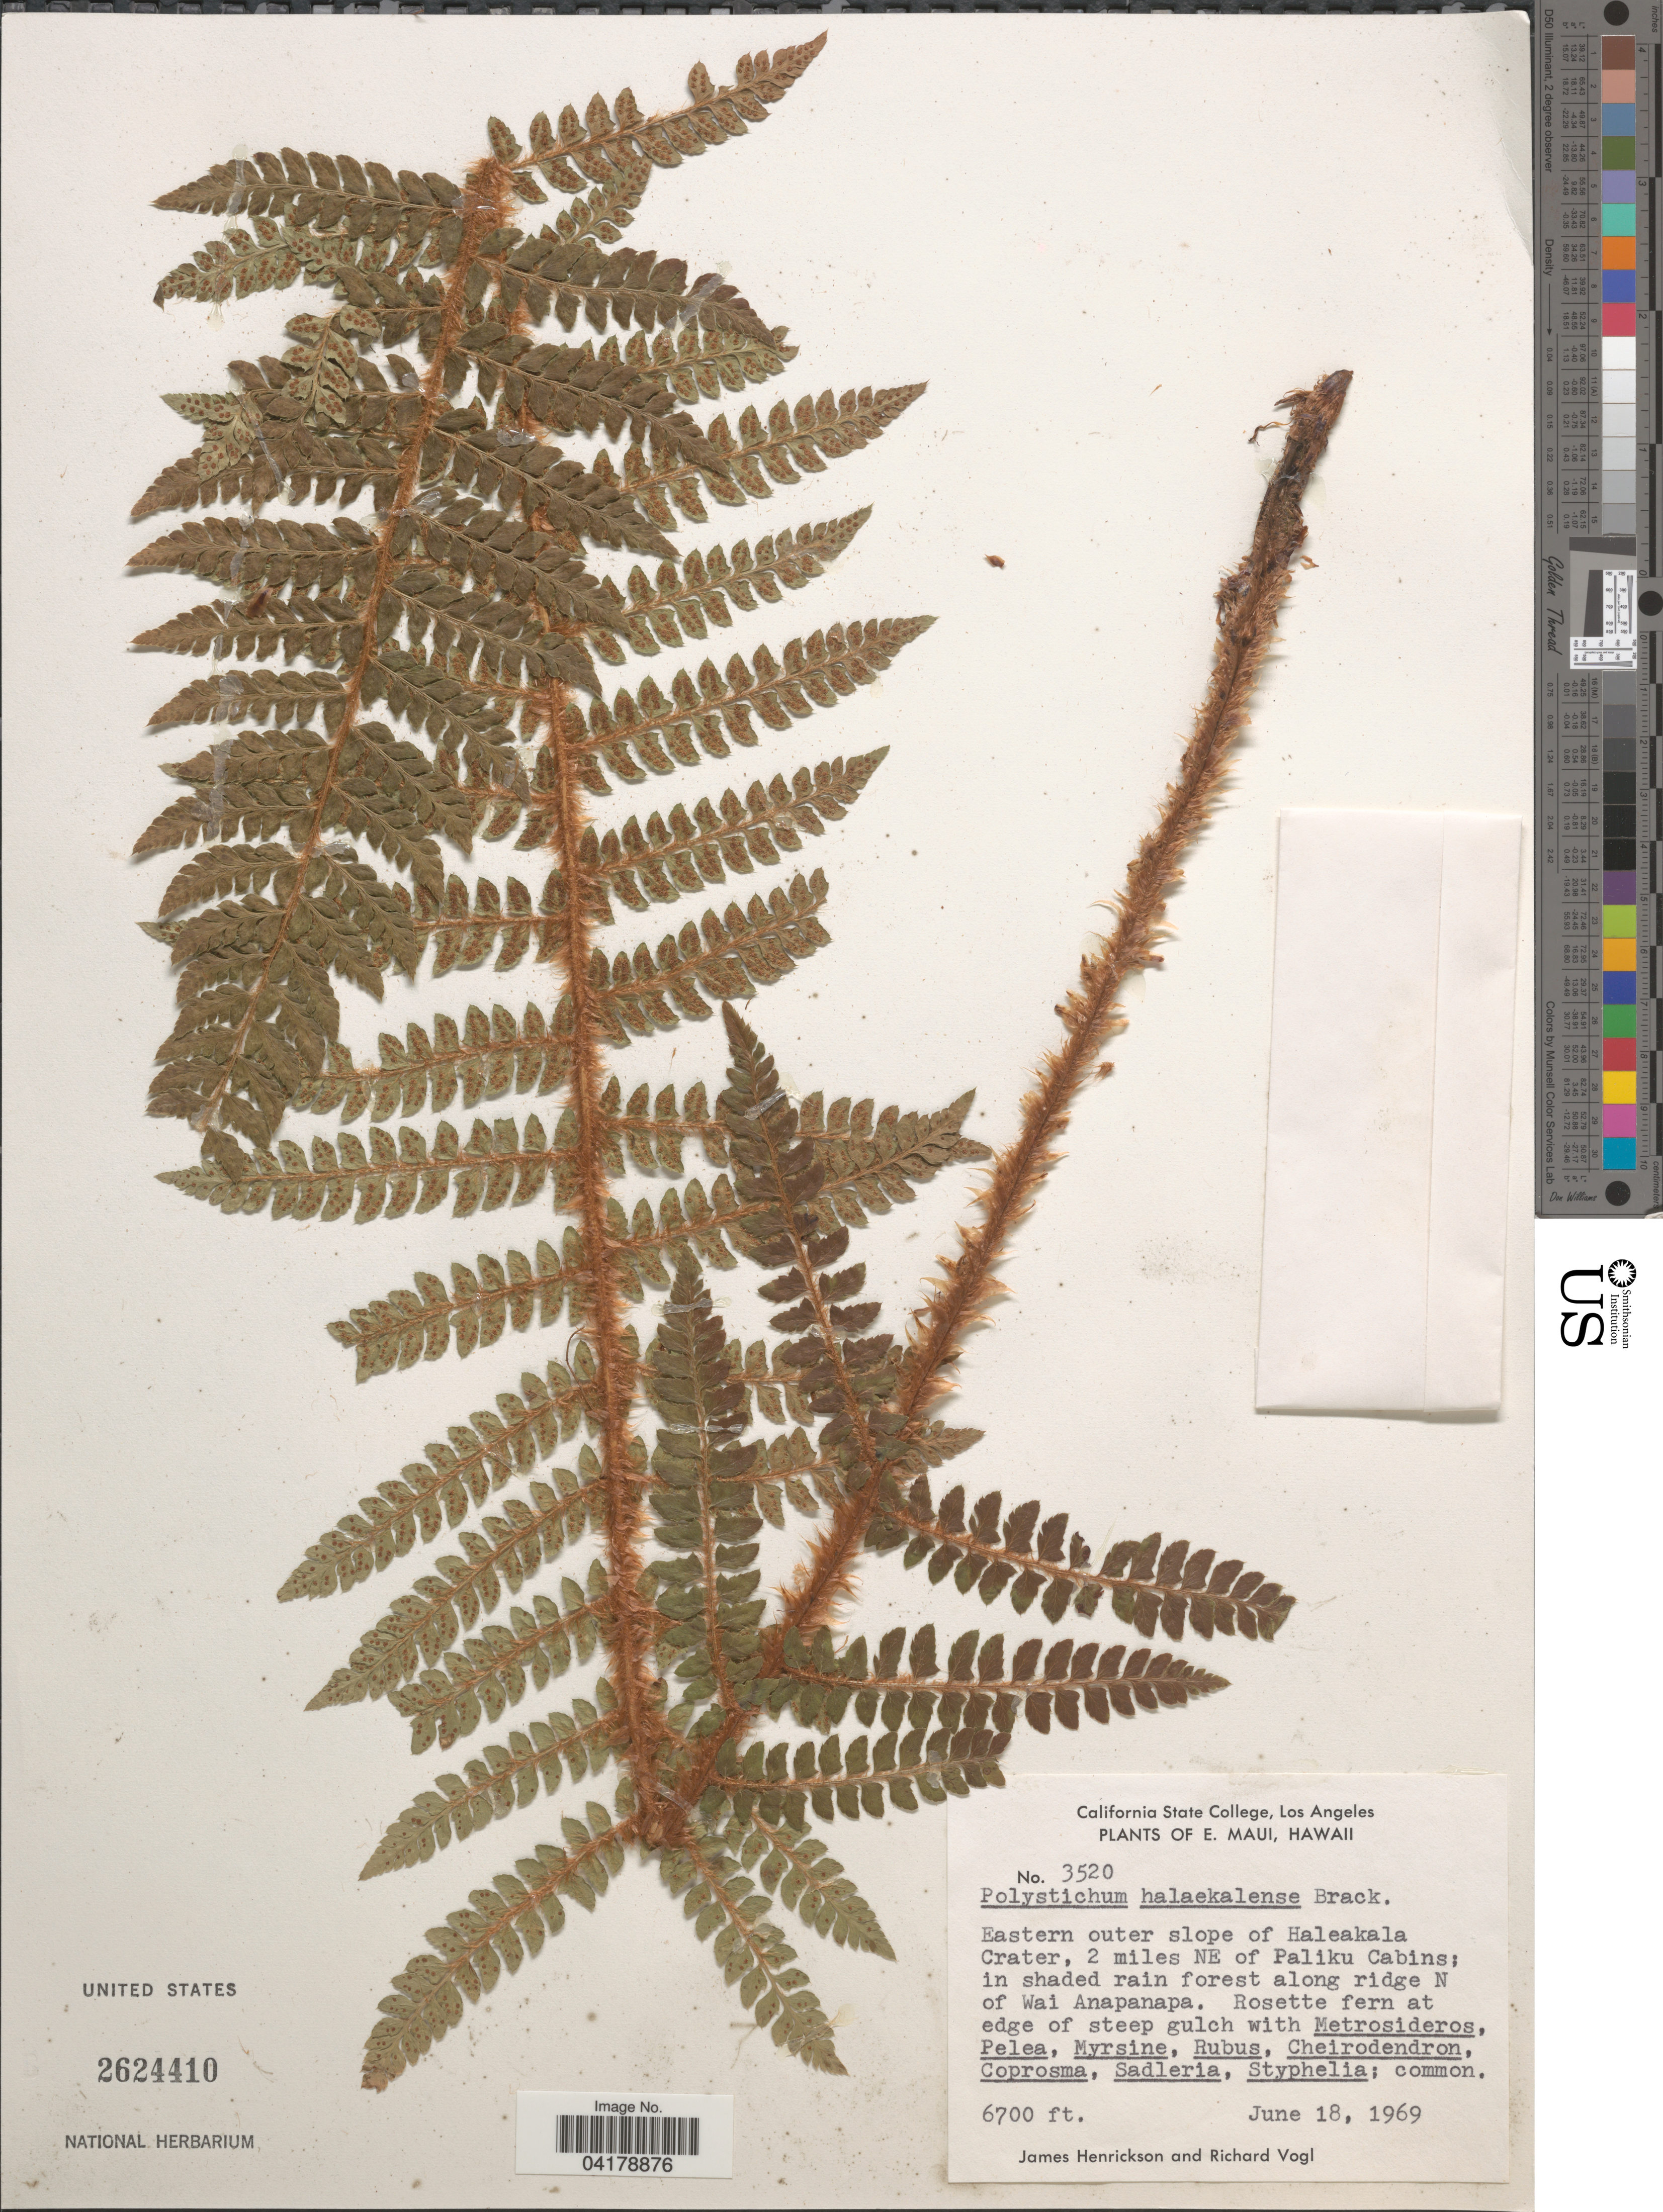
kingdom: Plantae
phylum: Tracheophyta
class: Polypodiopsida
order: Polypodiales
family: Dryopteridaceae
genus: Polystichum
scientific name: Polystichum haleakalense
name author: Brack. in Wilkes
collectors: J. Henrickson & R. Vogl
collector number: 3520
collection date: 1969-06-18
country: United States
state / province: Hawaii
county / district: Maui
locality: E. Maui. Eastern outer slope of Haleakala Crater, 2 miles NE of Paliku Cabins; in shaded rain forest along ridge N of Wai Anapanapa.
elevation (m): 2042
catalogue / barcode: US 2624410